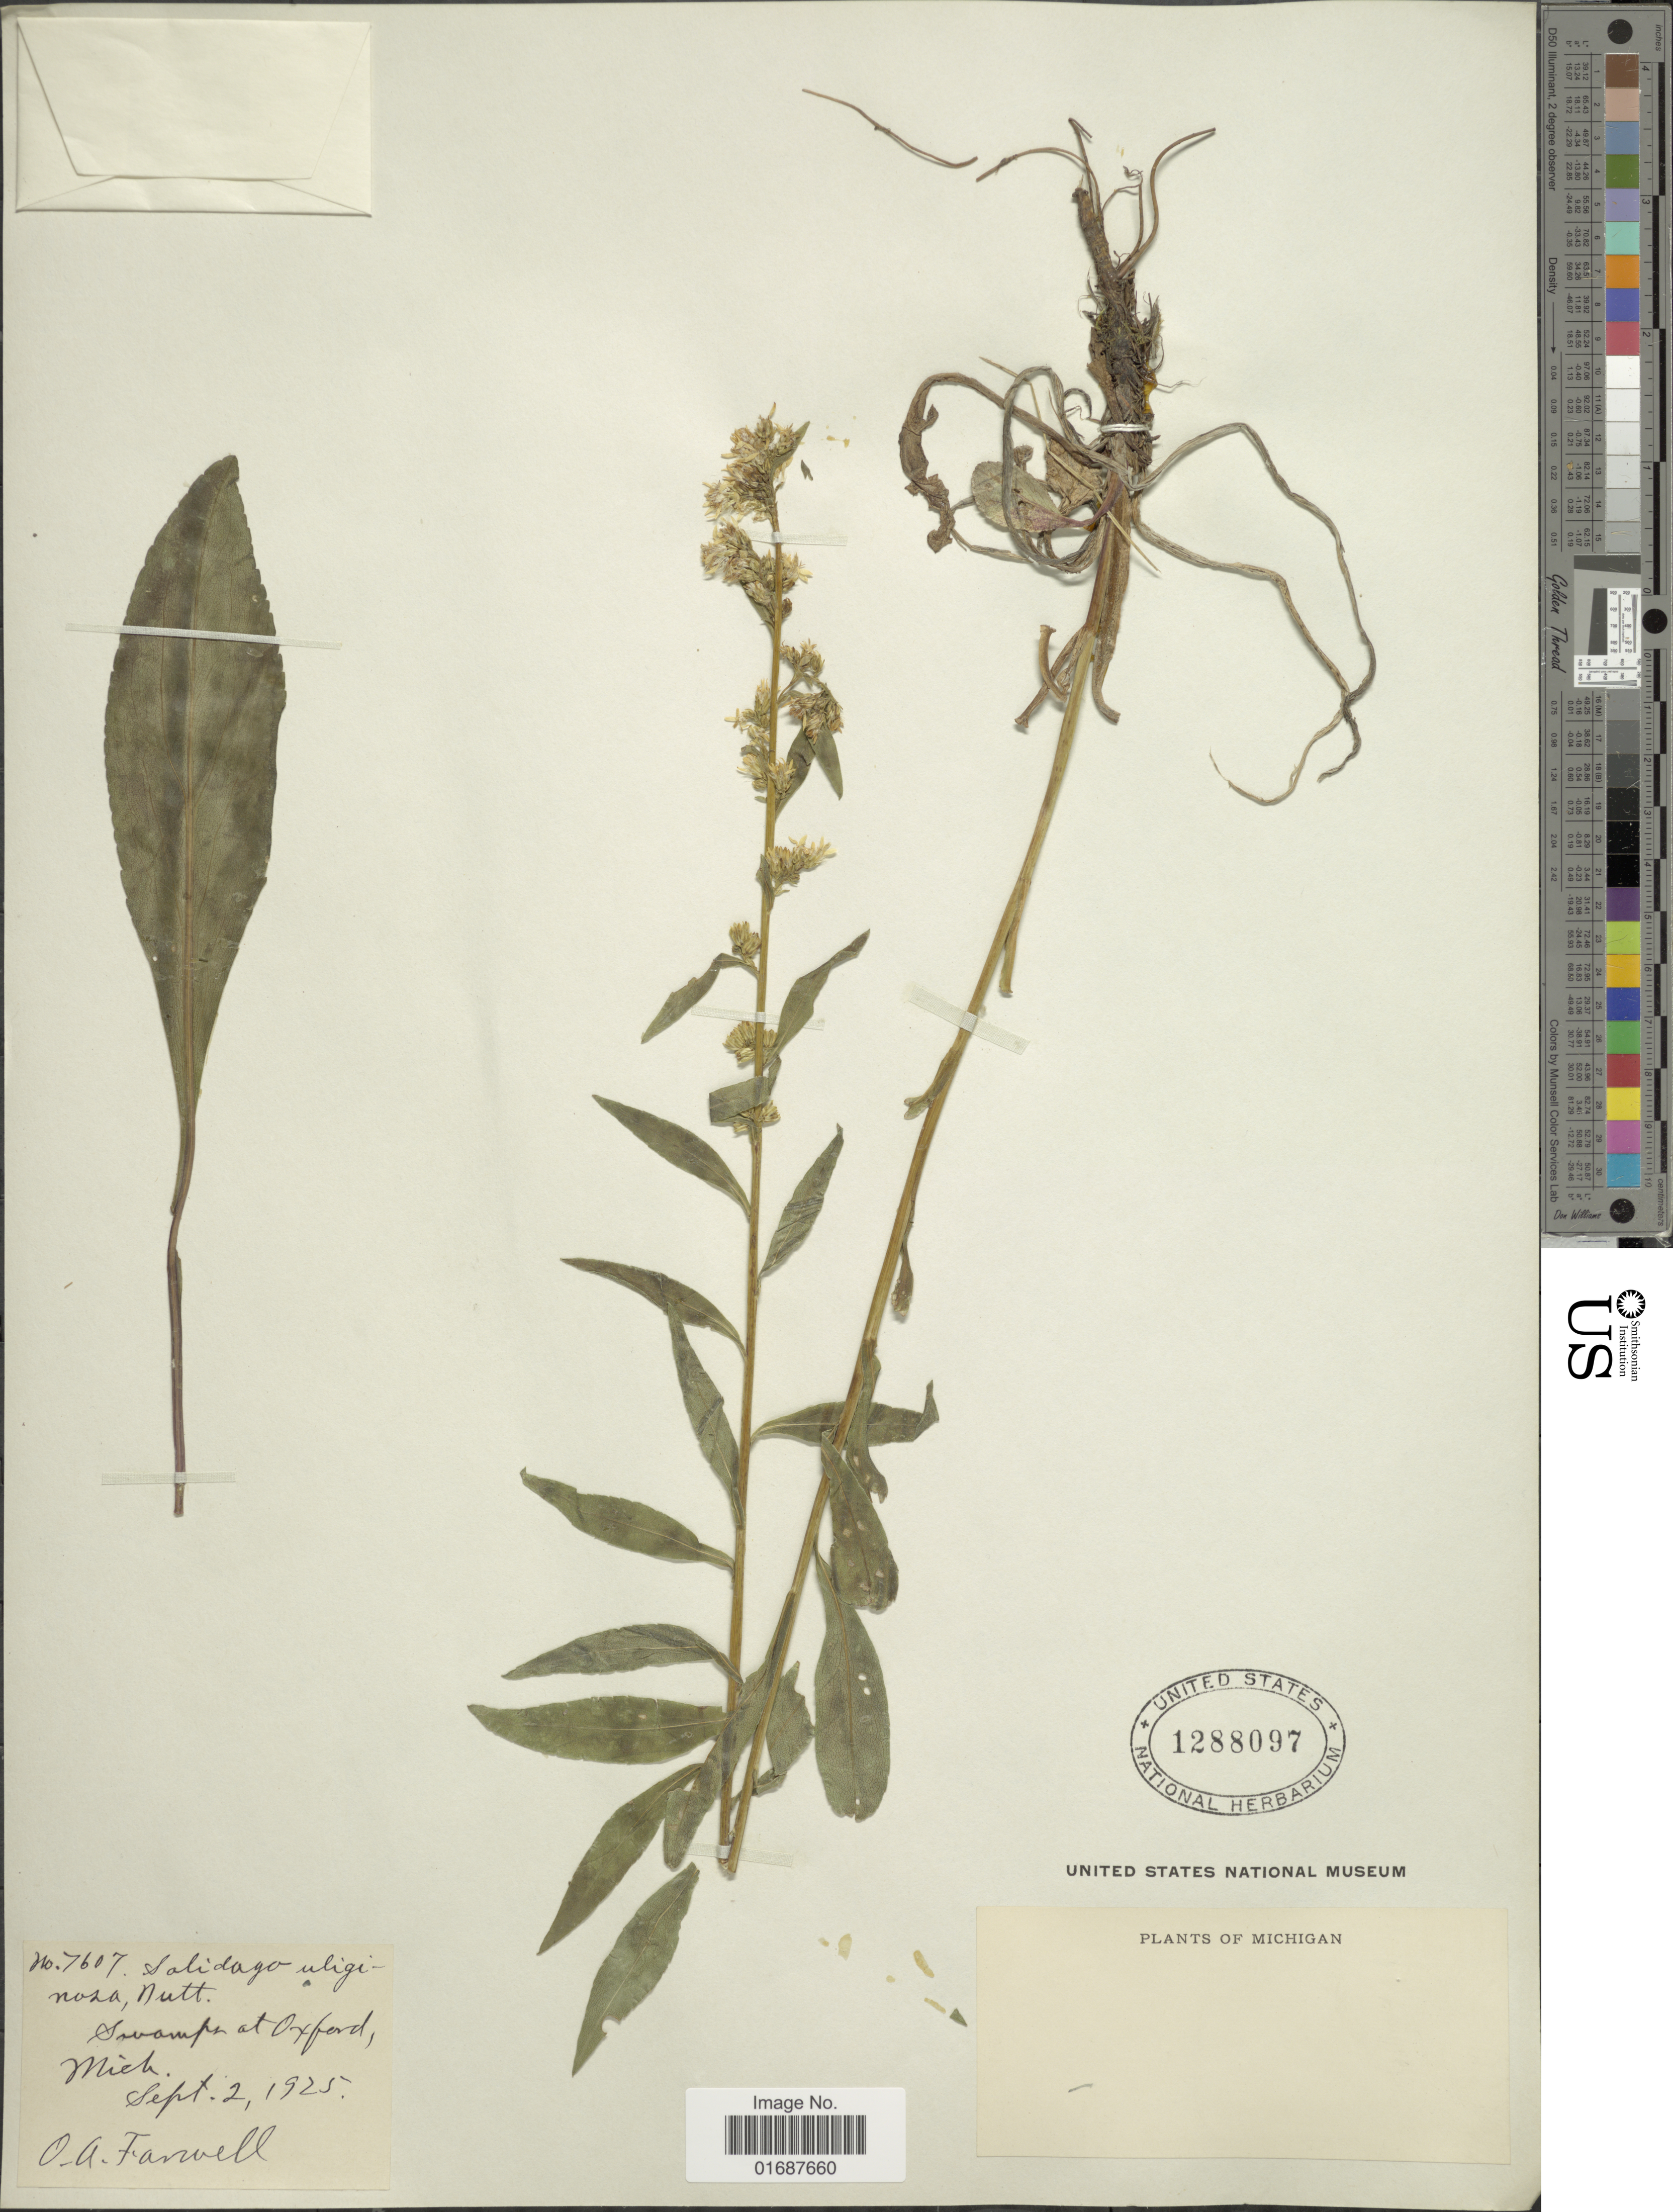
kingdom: Plantae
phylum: Tracheophyta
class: Magnoliopsida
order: Asterales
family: Asteraceae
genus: Solidago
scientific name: Solidago uliginosa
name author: Nutt.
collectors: O. Farwell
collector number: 7607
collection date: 1925-09-02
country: United States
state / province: Michigan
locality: Swamps at Oxford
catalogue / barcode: US 1288097